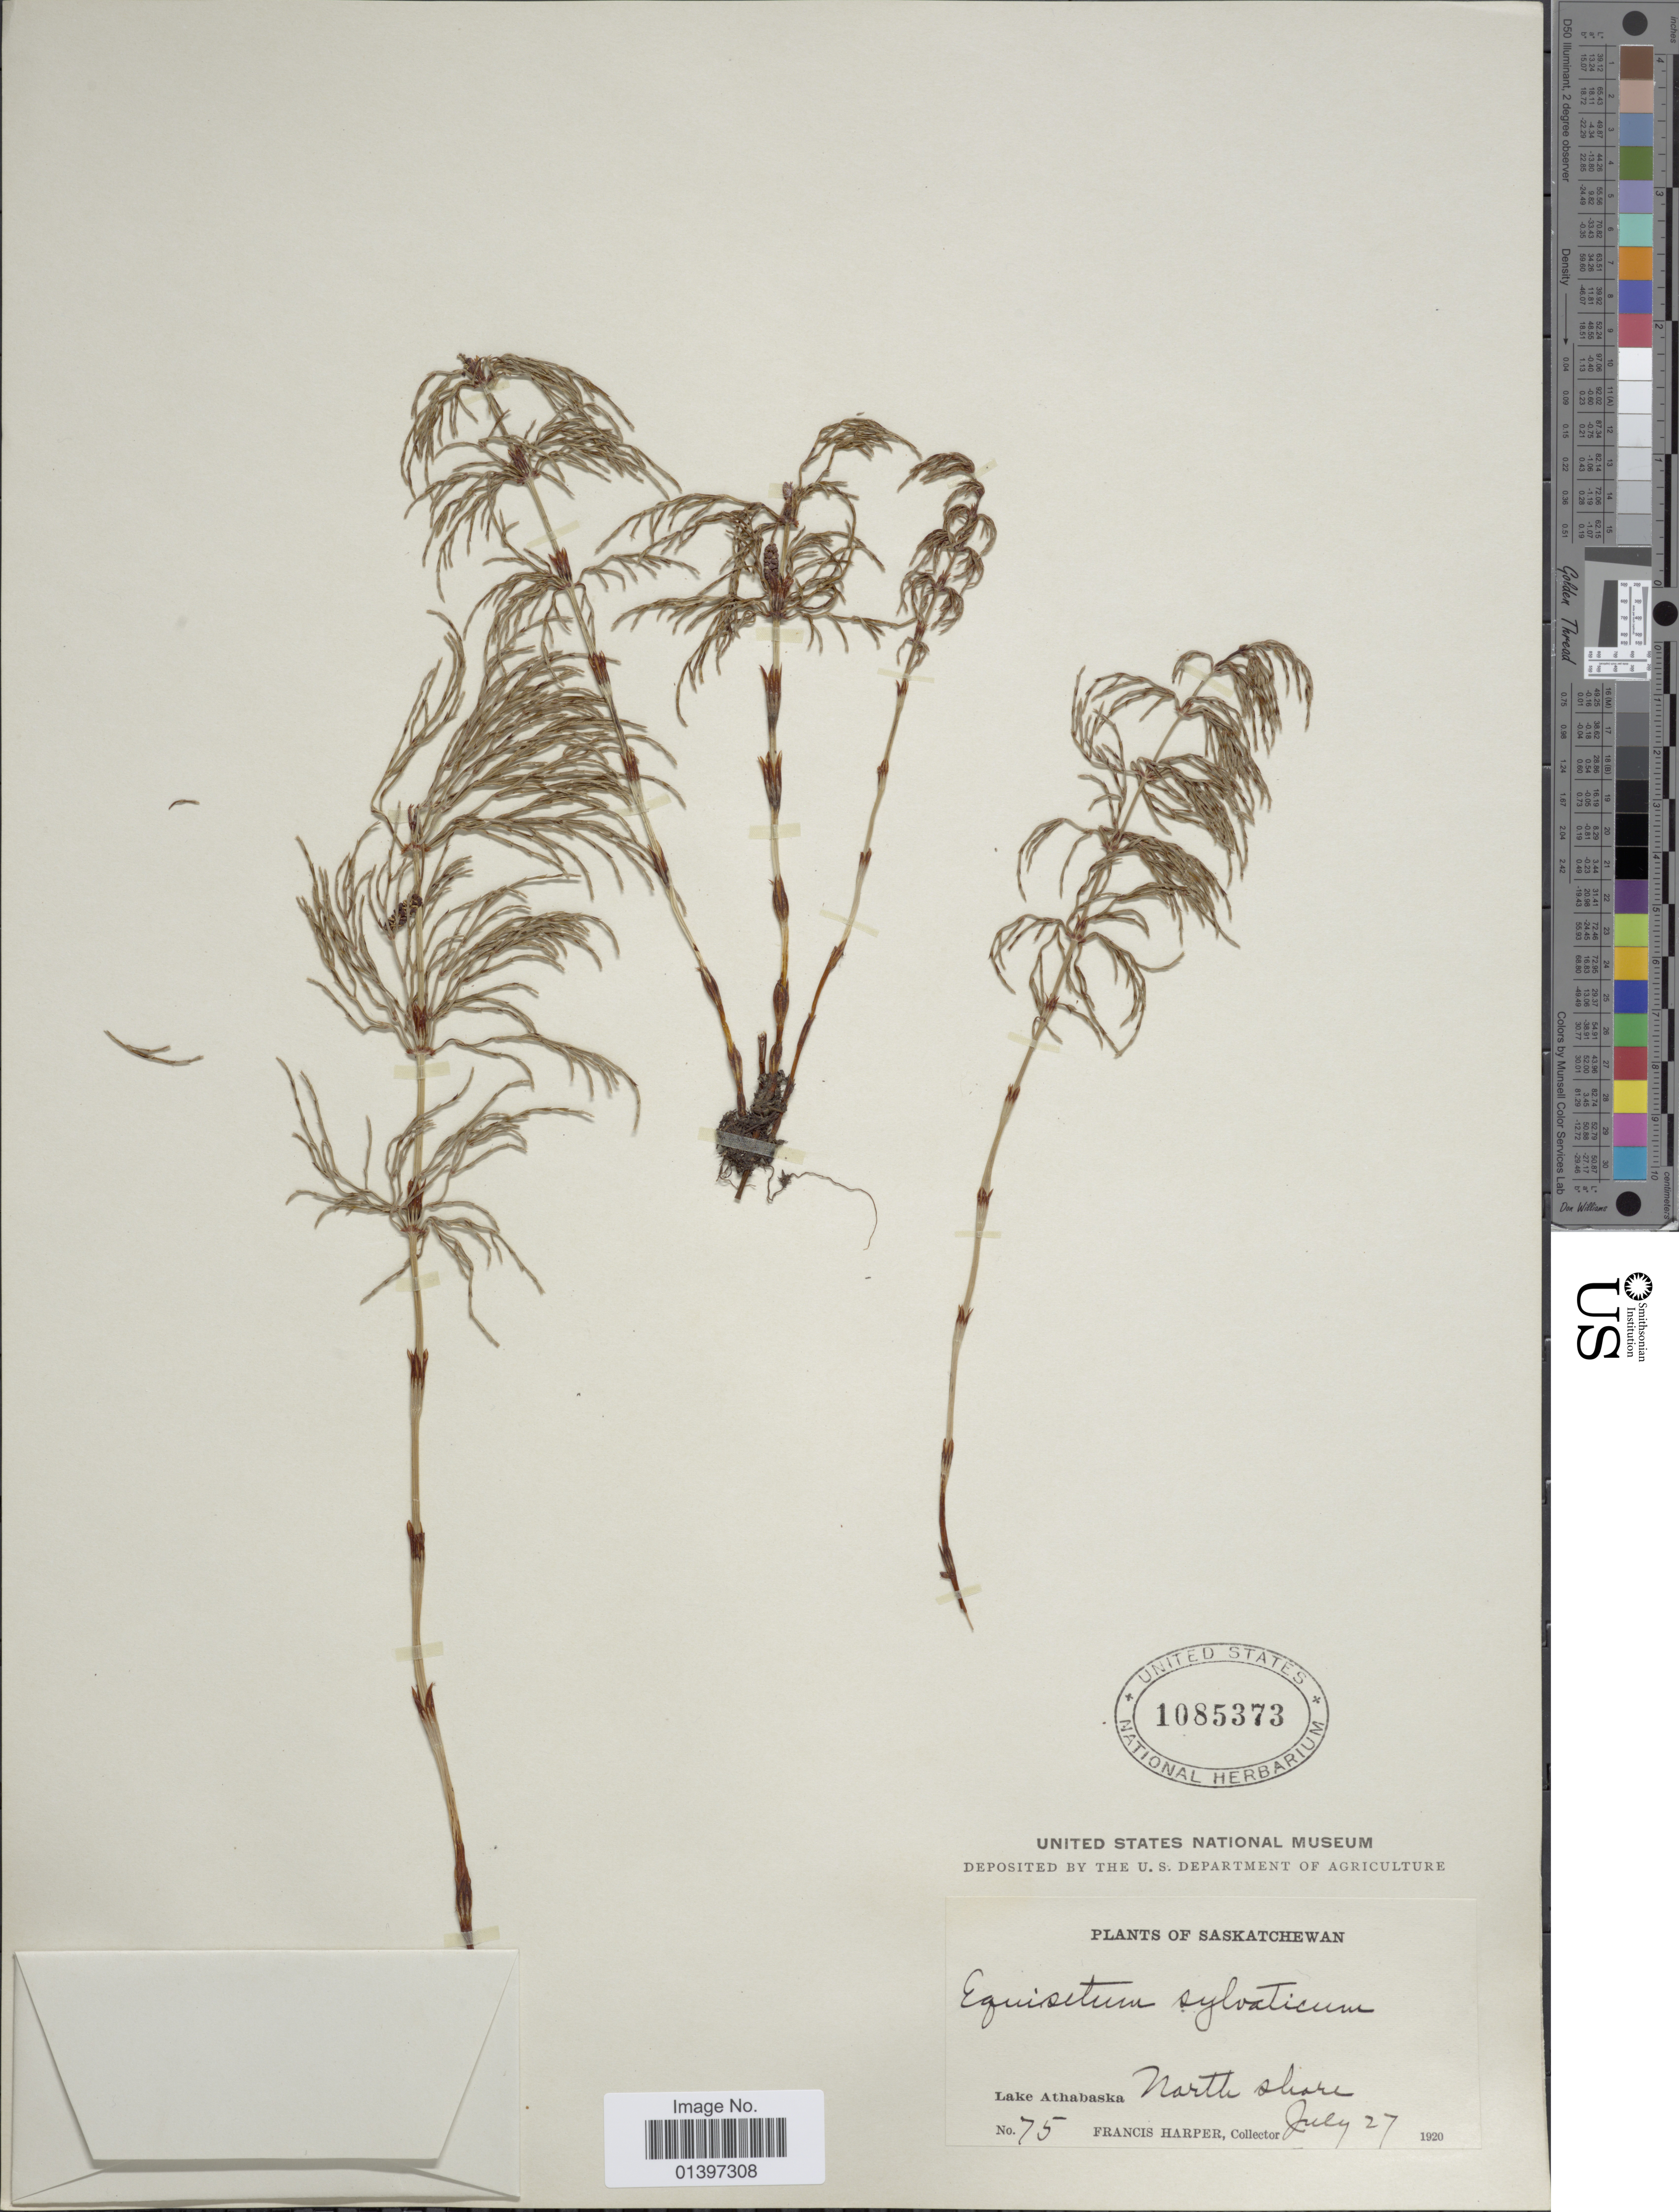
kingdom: Plantae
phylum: Tracheophyta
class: Polypodiopsida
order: Equisetales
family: Equisetaceae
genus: Equisetum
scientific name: Equisetum sylvaticum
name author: L.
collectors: F. Harper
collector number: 75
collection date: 1920-07-27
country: Canada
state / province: Saskatchewan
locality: Lake Athabaska, North Shore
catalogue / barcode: US 1085373